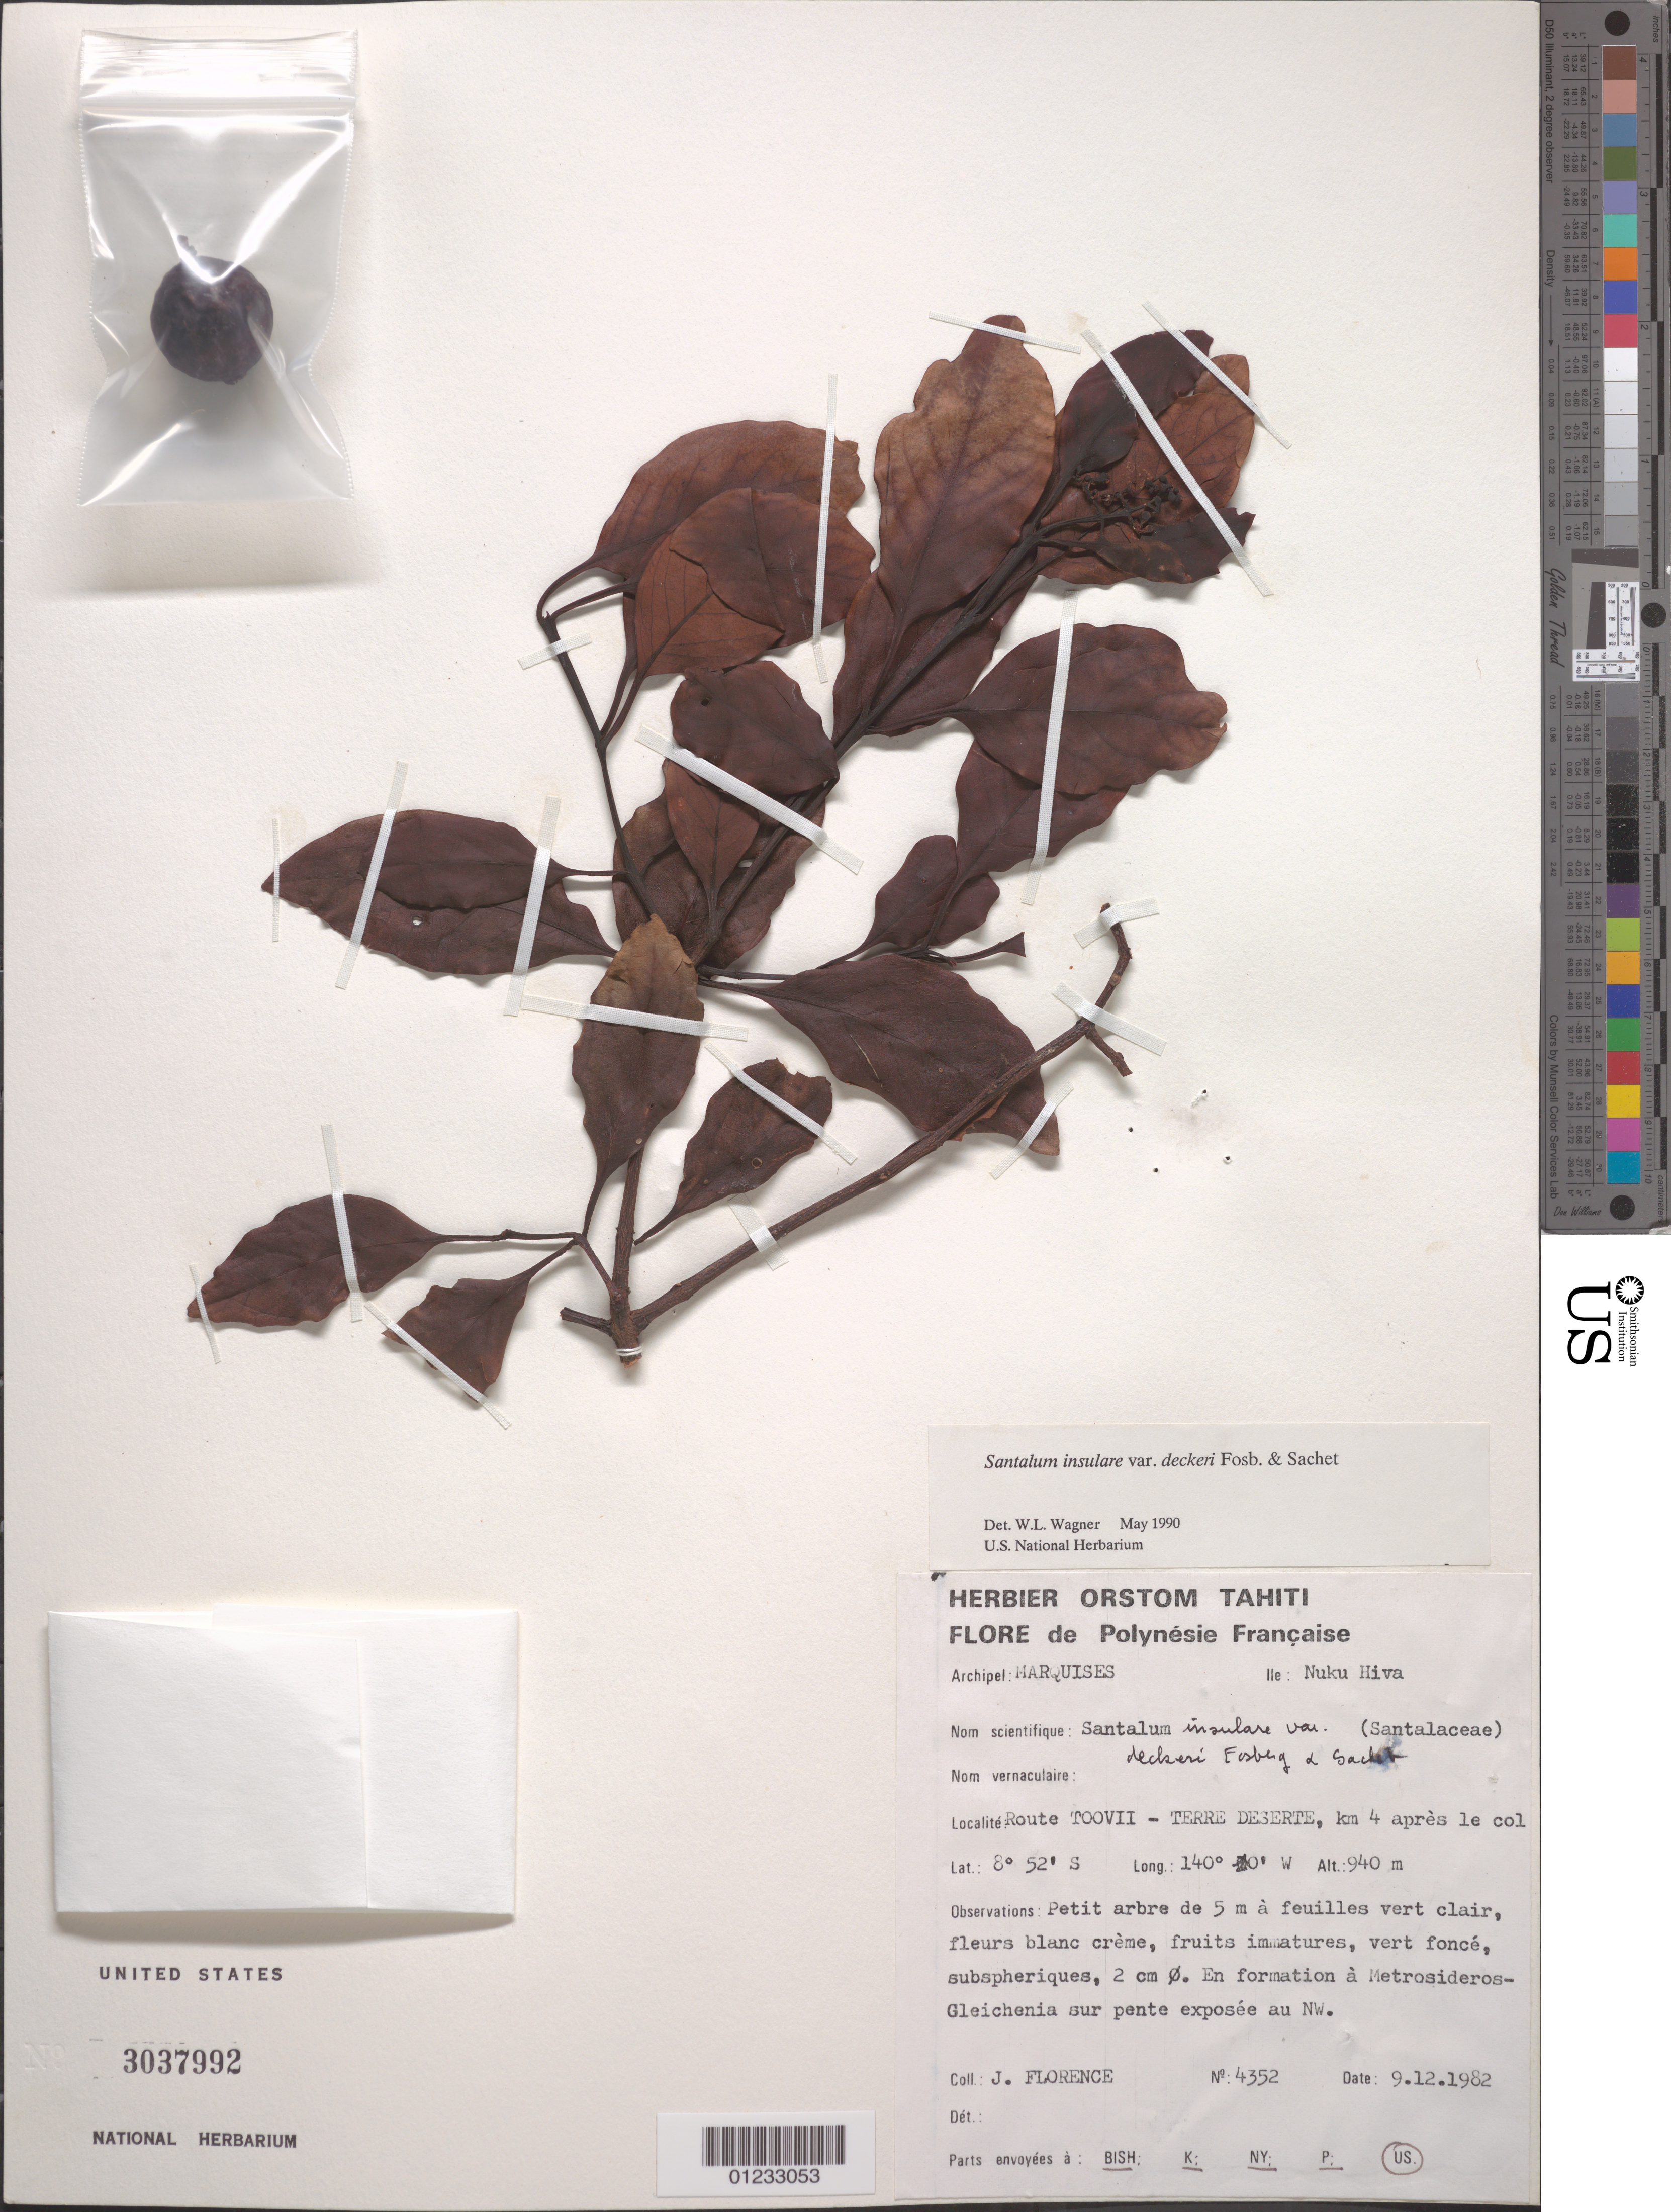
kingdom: Plantae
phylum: Tracheophyta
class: Magnoliopsida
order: Santalales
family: Santalaceae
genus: Santalum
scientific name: Santalum insulare var. marchionense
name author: (Skottsb.) Skottsb.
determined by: Wagner, W. L., (BOT), Smithsonian Institution - National Museum of Natural History (UNITED STATES)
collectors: J. Florence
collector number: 4352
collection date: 1982-12-09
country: French Polynesia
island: Nuku Hiva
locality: route Toovii-Terre Deserte, km 4 après le col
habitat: En formation à Metrosideros-Gleichenia sur pente exposée au NW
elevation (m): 940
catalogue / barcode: US 3037992